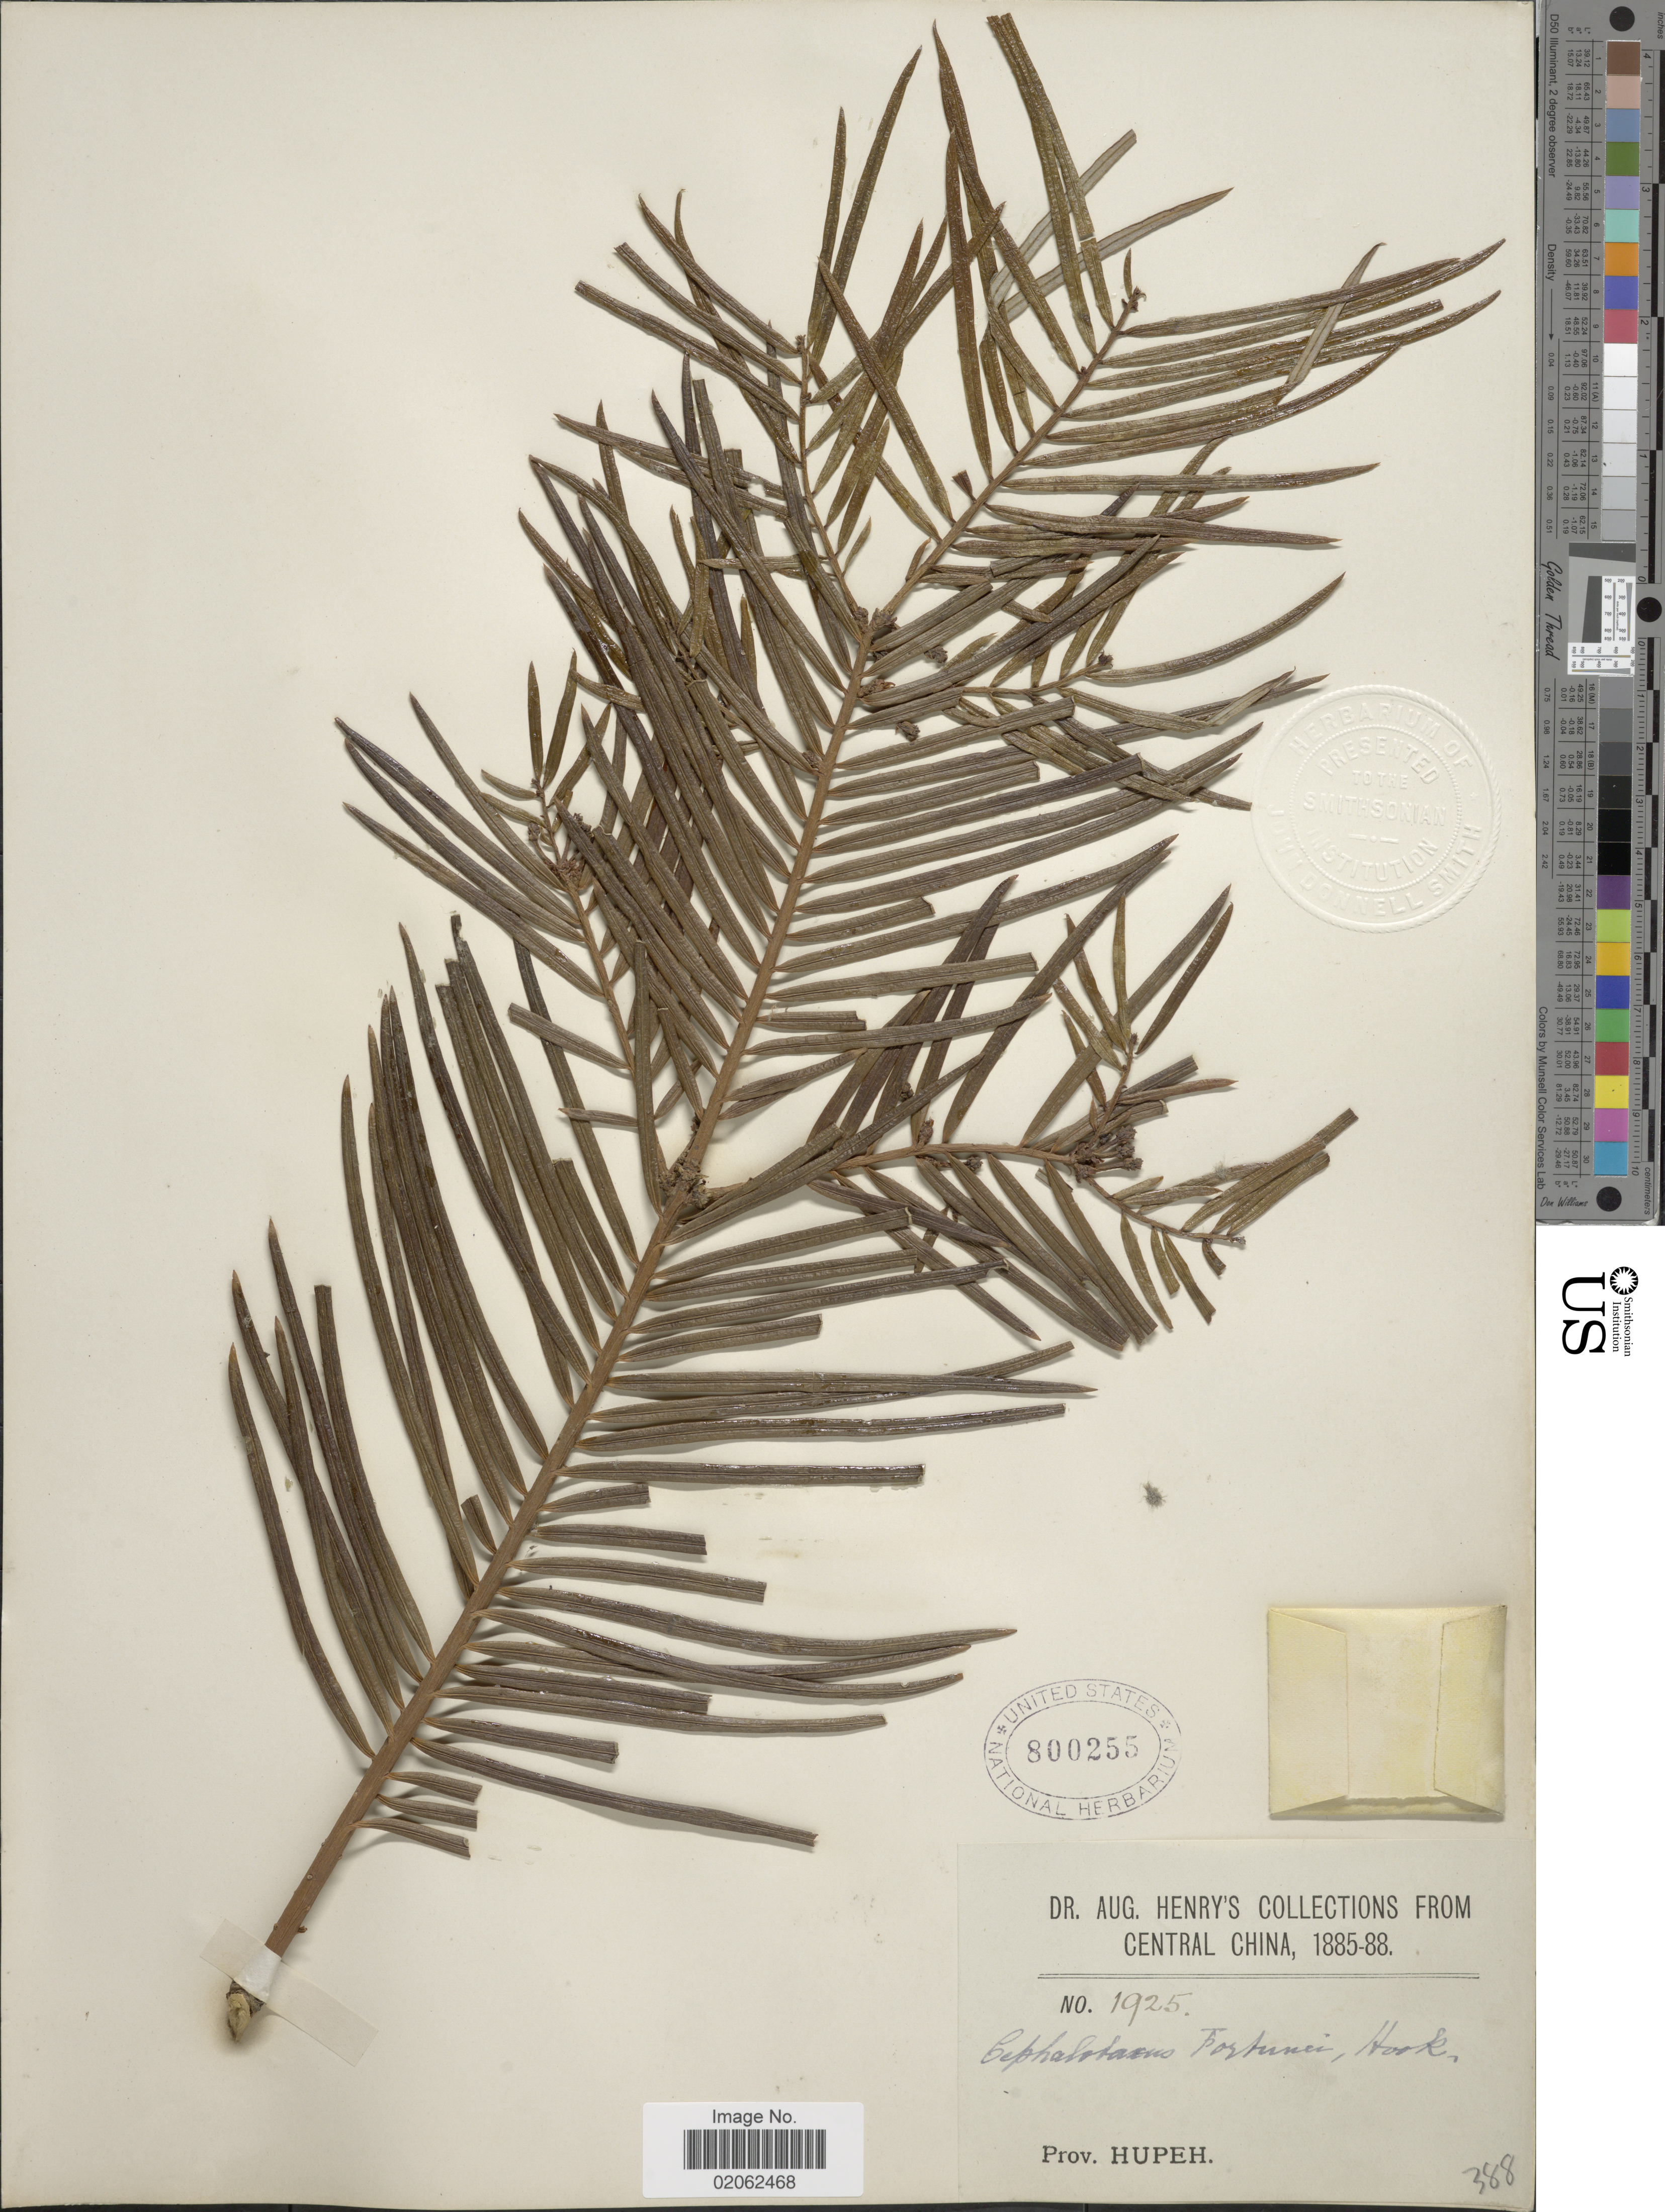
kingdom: Plantae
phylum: Tracheophyta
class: Pinopsida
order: Pinales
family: Cephalotaxaceae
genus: Cephalotaxus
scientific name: Cephalotaxus fortunei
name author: Hook.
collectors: A. Henry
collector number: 1925/388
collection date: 1885/1888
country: China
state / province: Hubei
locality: Hupeh. Central China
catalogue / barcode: US 800255